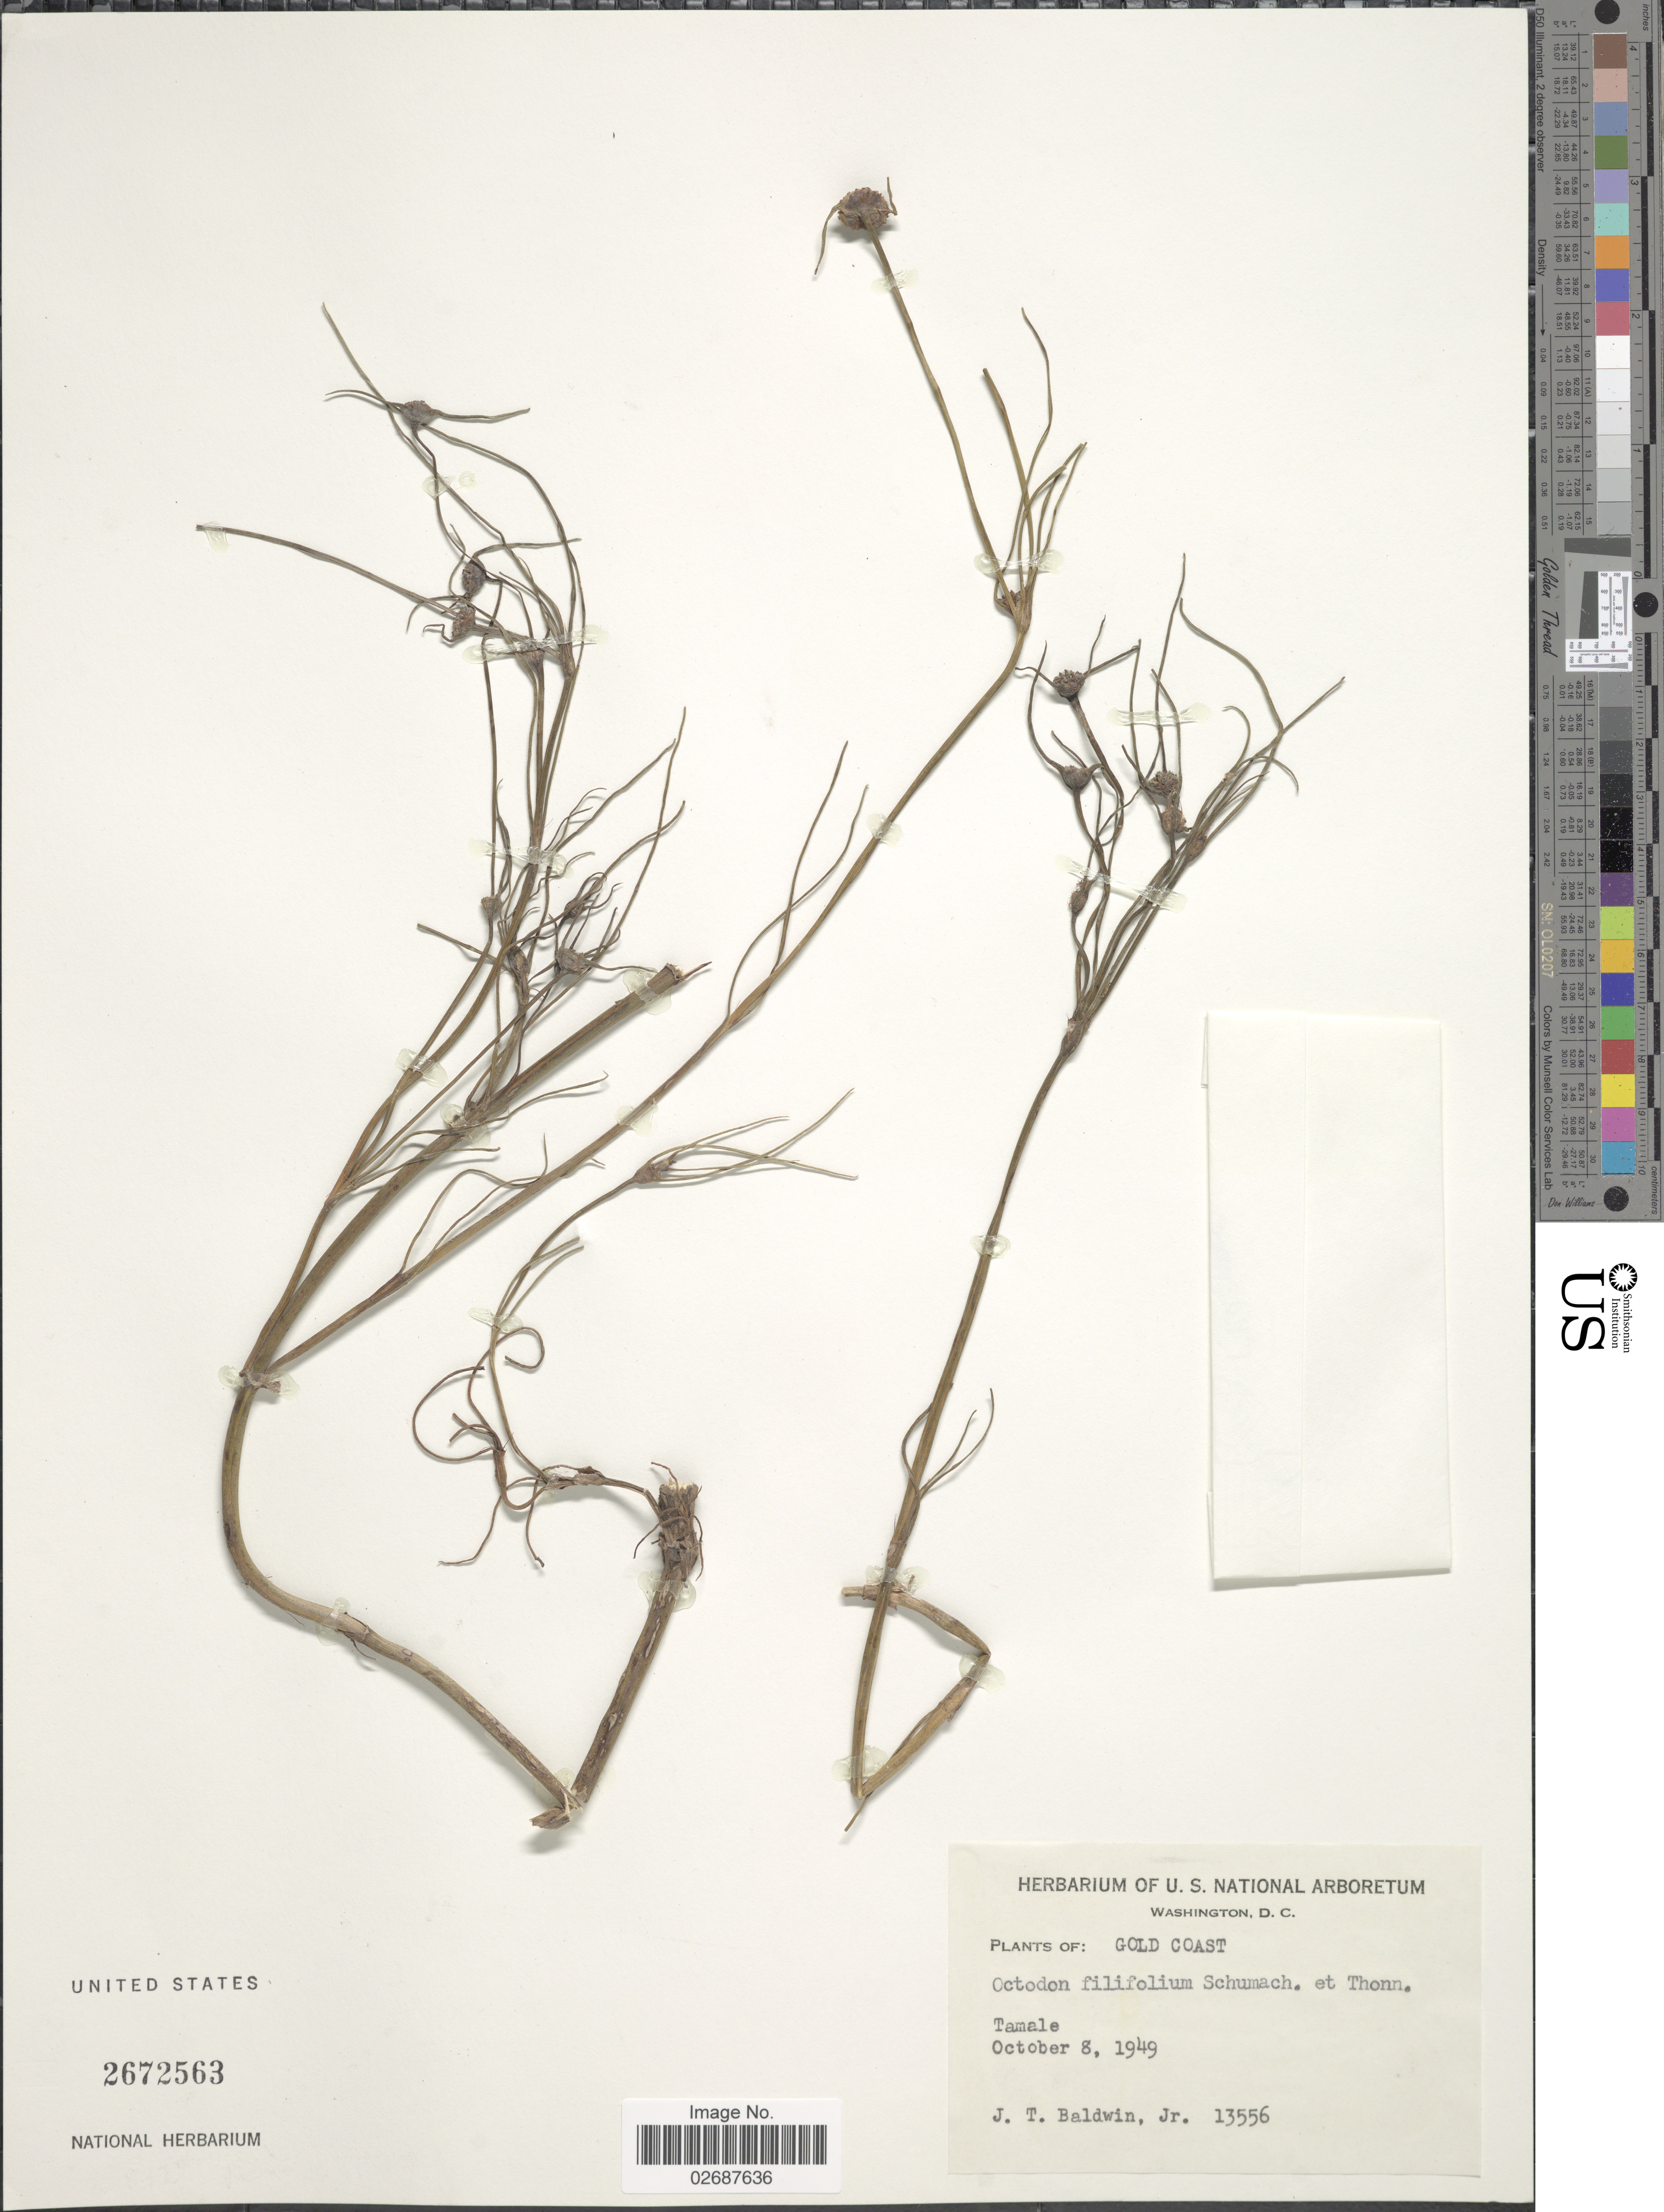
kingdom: Plantae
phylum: Tracheophyta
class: Magnoliopsida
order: Gentianales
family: Rubiaceae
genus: Borreria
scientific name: Borreria filifolia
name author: (Schumach. & Thonn.) K. Schum.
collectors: J. T. Baldwin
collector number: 13556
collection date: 1949-10-08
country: Ghana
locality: Gold Coast, Tamale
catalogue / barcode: US 2672563